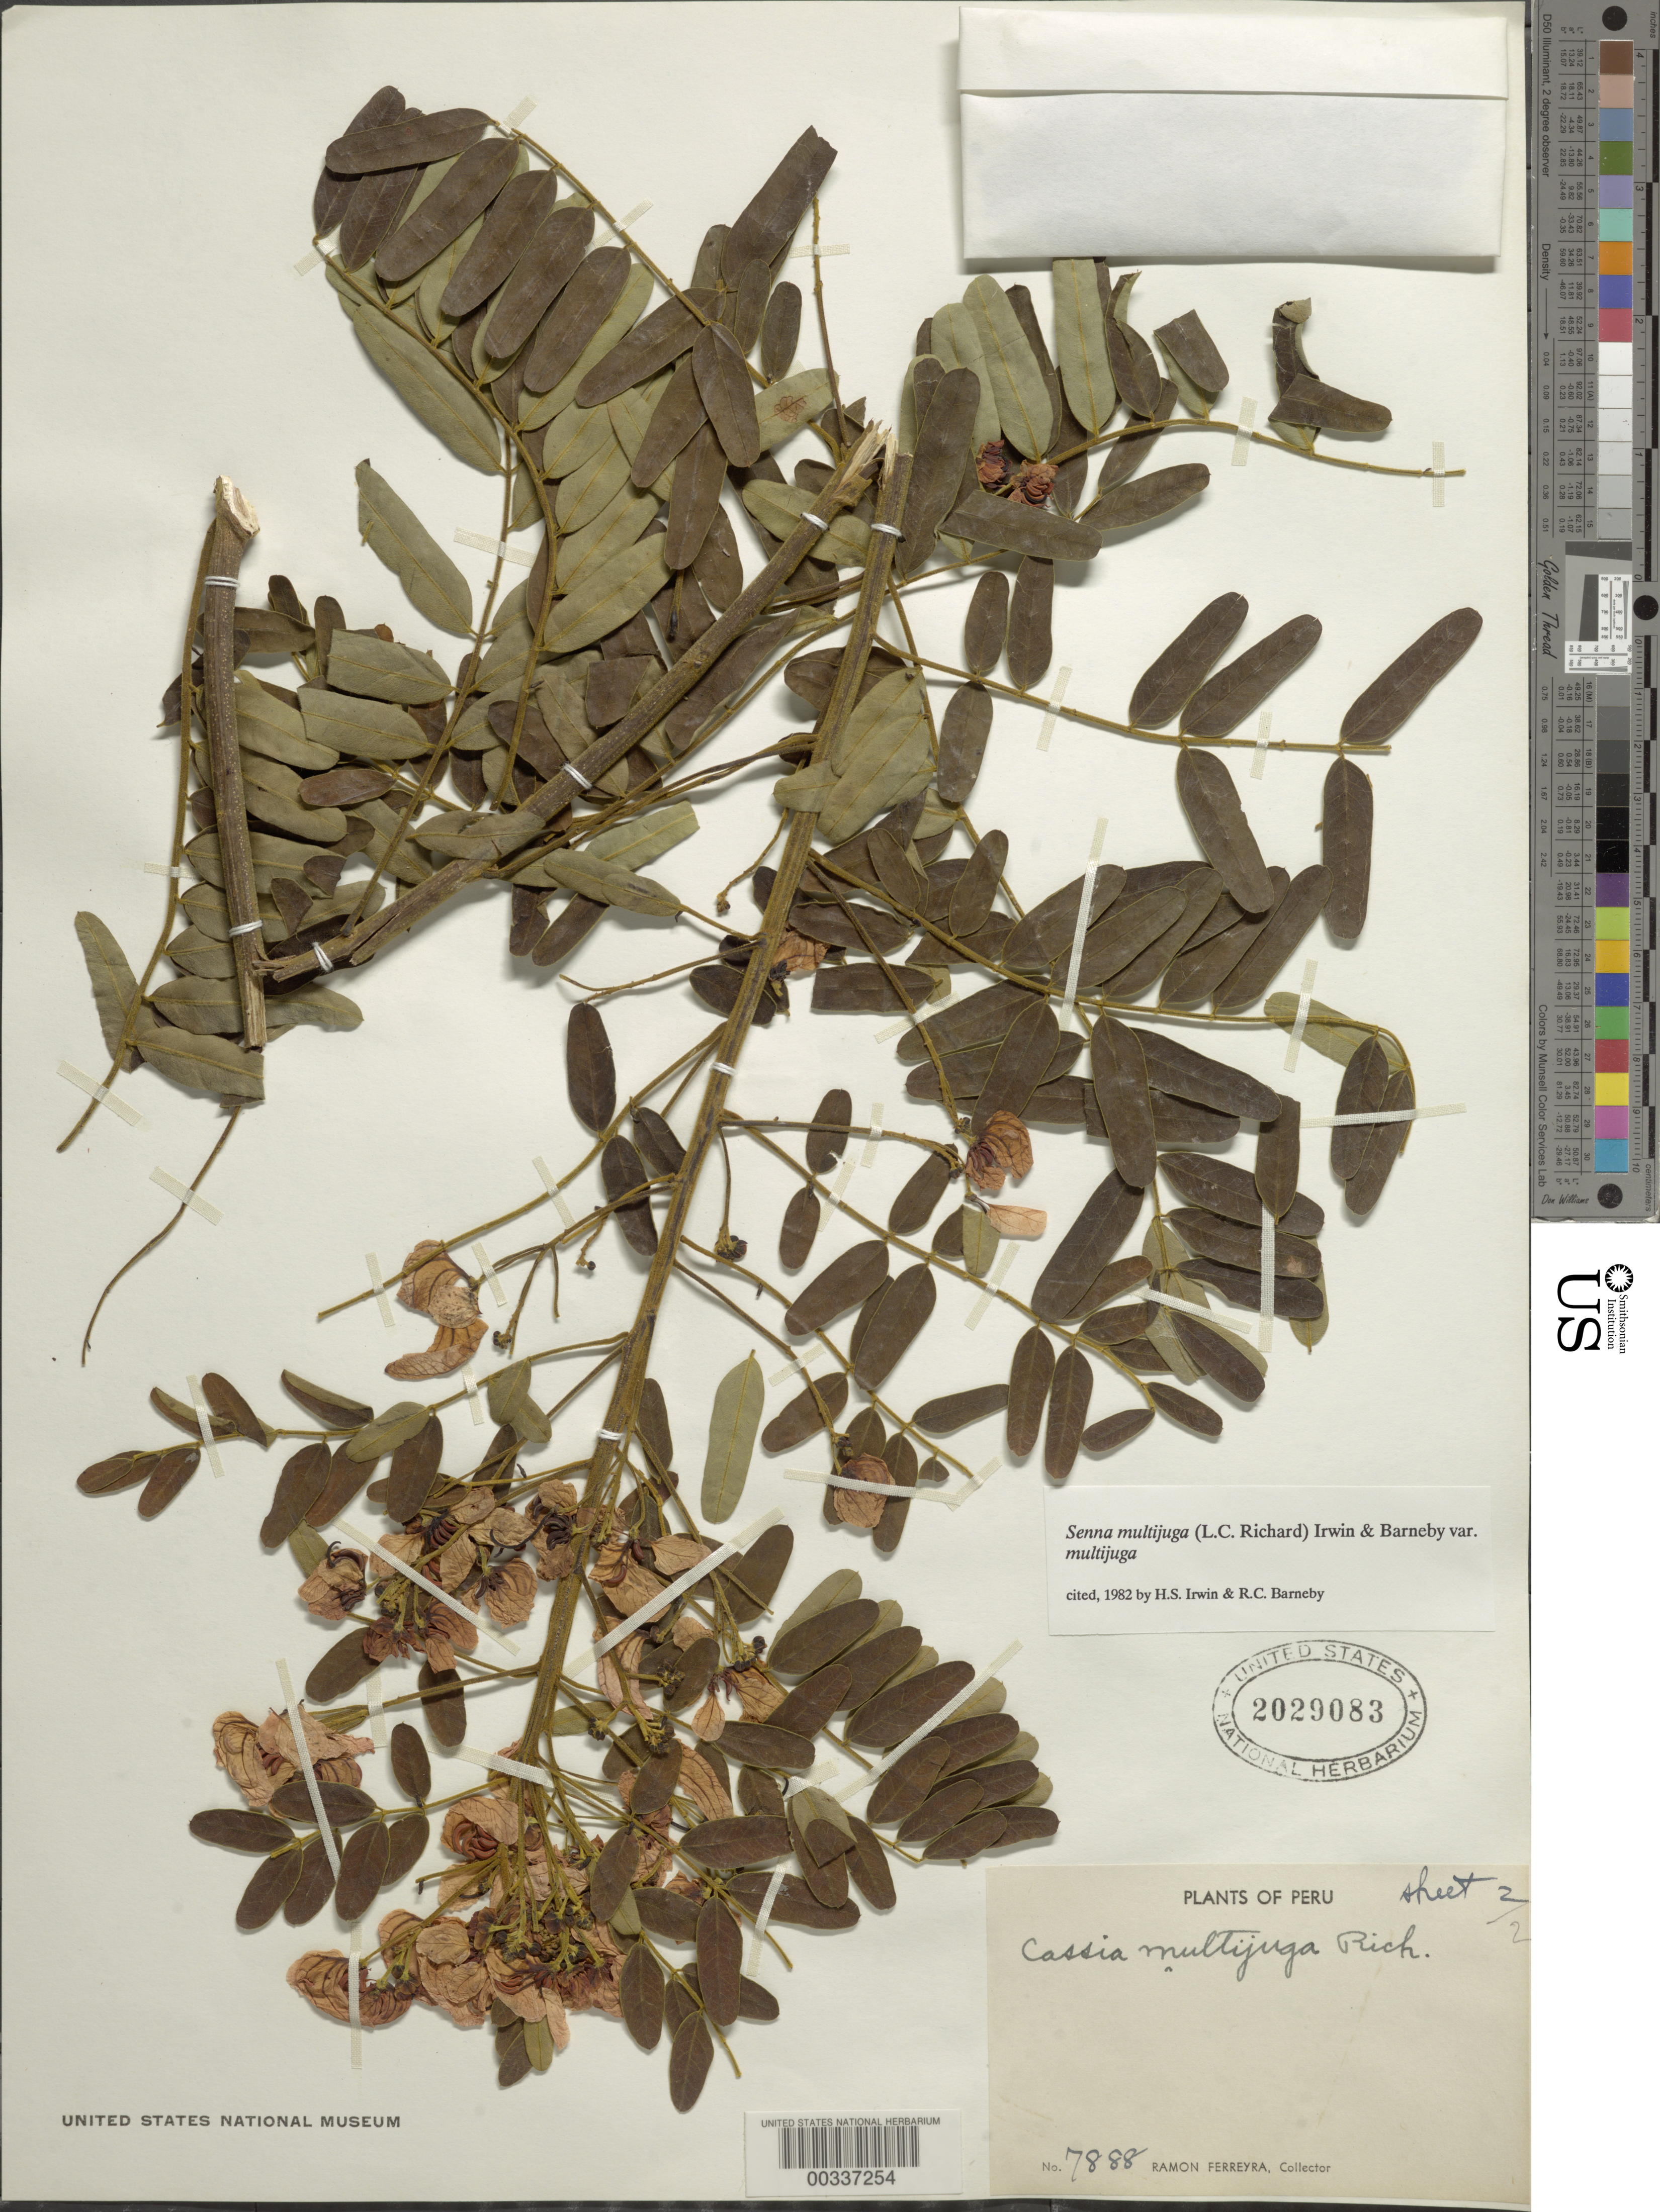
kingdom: Plantae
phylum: Tracheophyta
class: Magnoliopsida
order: Fabales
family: Fabaceae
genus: Senna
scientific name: Senna multijuga var. multijuga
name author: (Rich.) H.S. Irwin & Barneby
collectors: R. A. Ferreyra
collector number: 7888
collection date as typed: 20 Jul 1950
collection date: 1950-07-20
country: Peru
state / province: San Martín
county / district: Lamas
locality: San jose de sisa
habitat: Tropical forest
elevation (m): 390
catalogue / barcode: US 2029083